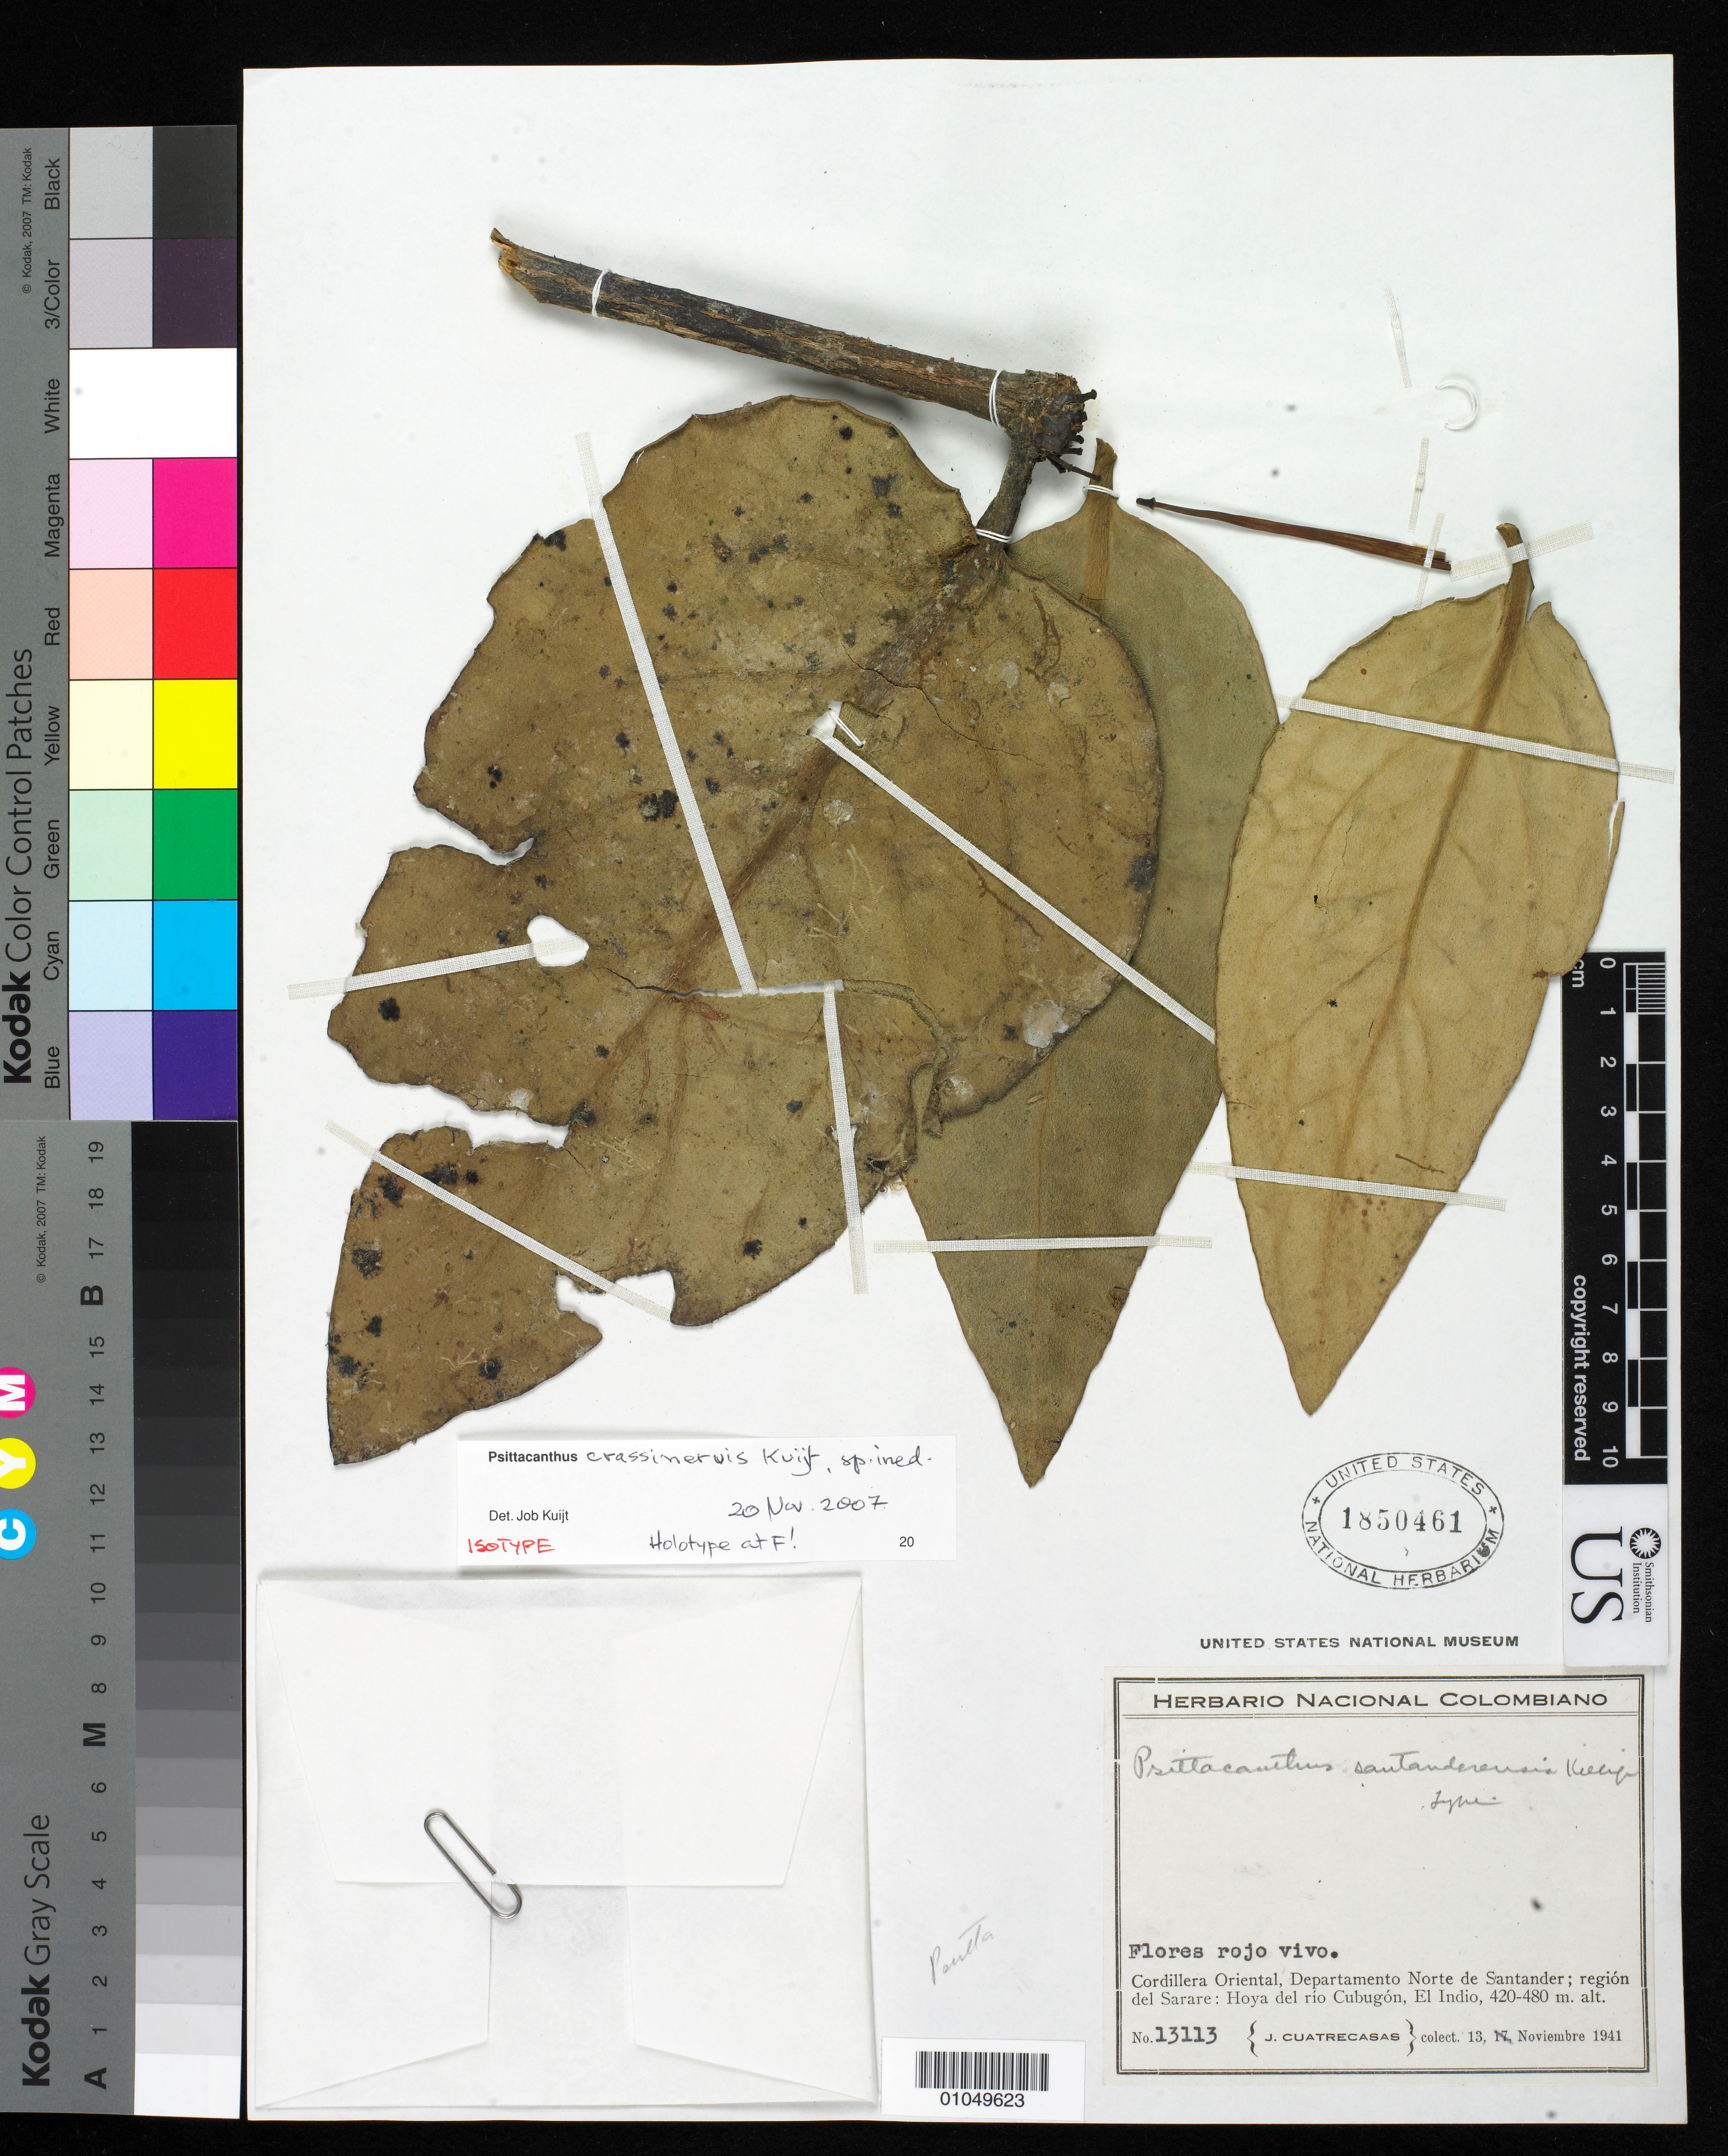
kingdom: Plantae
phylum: Tracheophyta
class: Magnoliopsida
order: Santalales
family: Loranthaceae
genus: Psittacanthus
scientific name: Psittacanthus crassinervis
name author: Kuijt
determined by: Kuijt, Job, (CANADA)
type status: Isotype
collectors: J. Cuatrecasas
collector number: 13113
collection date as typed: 13 Nov 1941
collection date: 1941-11-13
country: Colombia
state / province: Norte de Santander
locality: Cordillera Oriental, Departamento Norte de Santander; región del Sarare: Hoya del río Cubugón, El Indio.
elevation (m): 420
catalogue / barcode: US 1850461